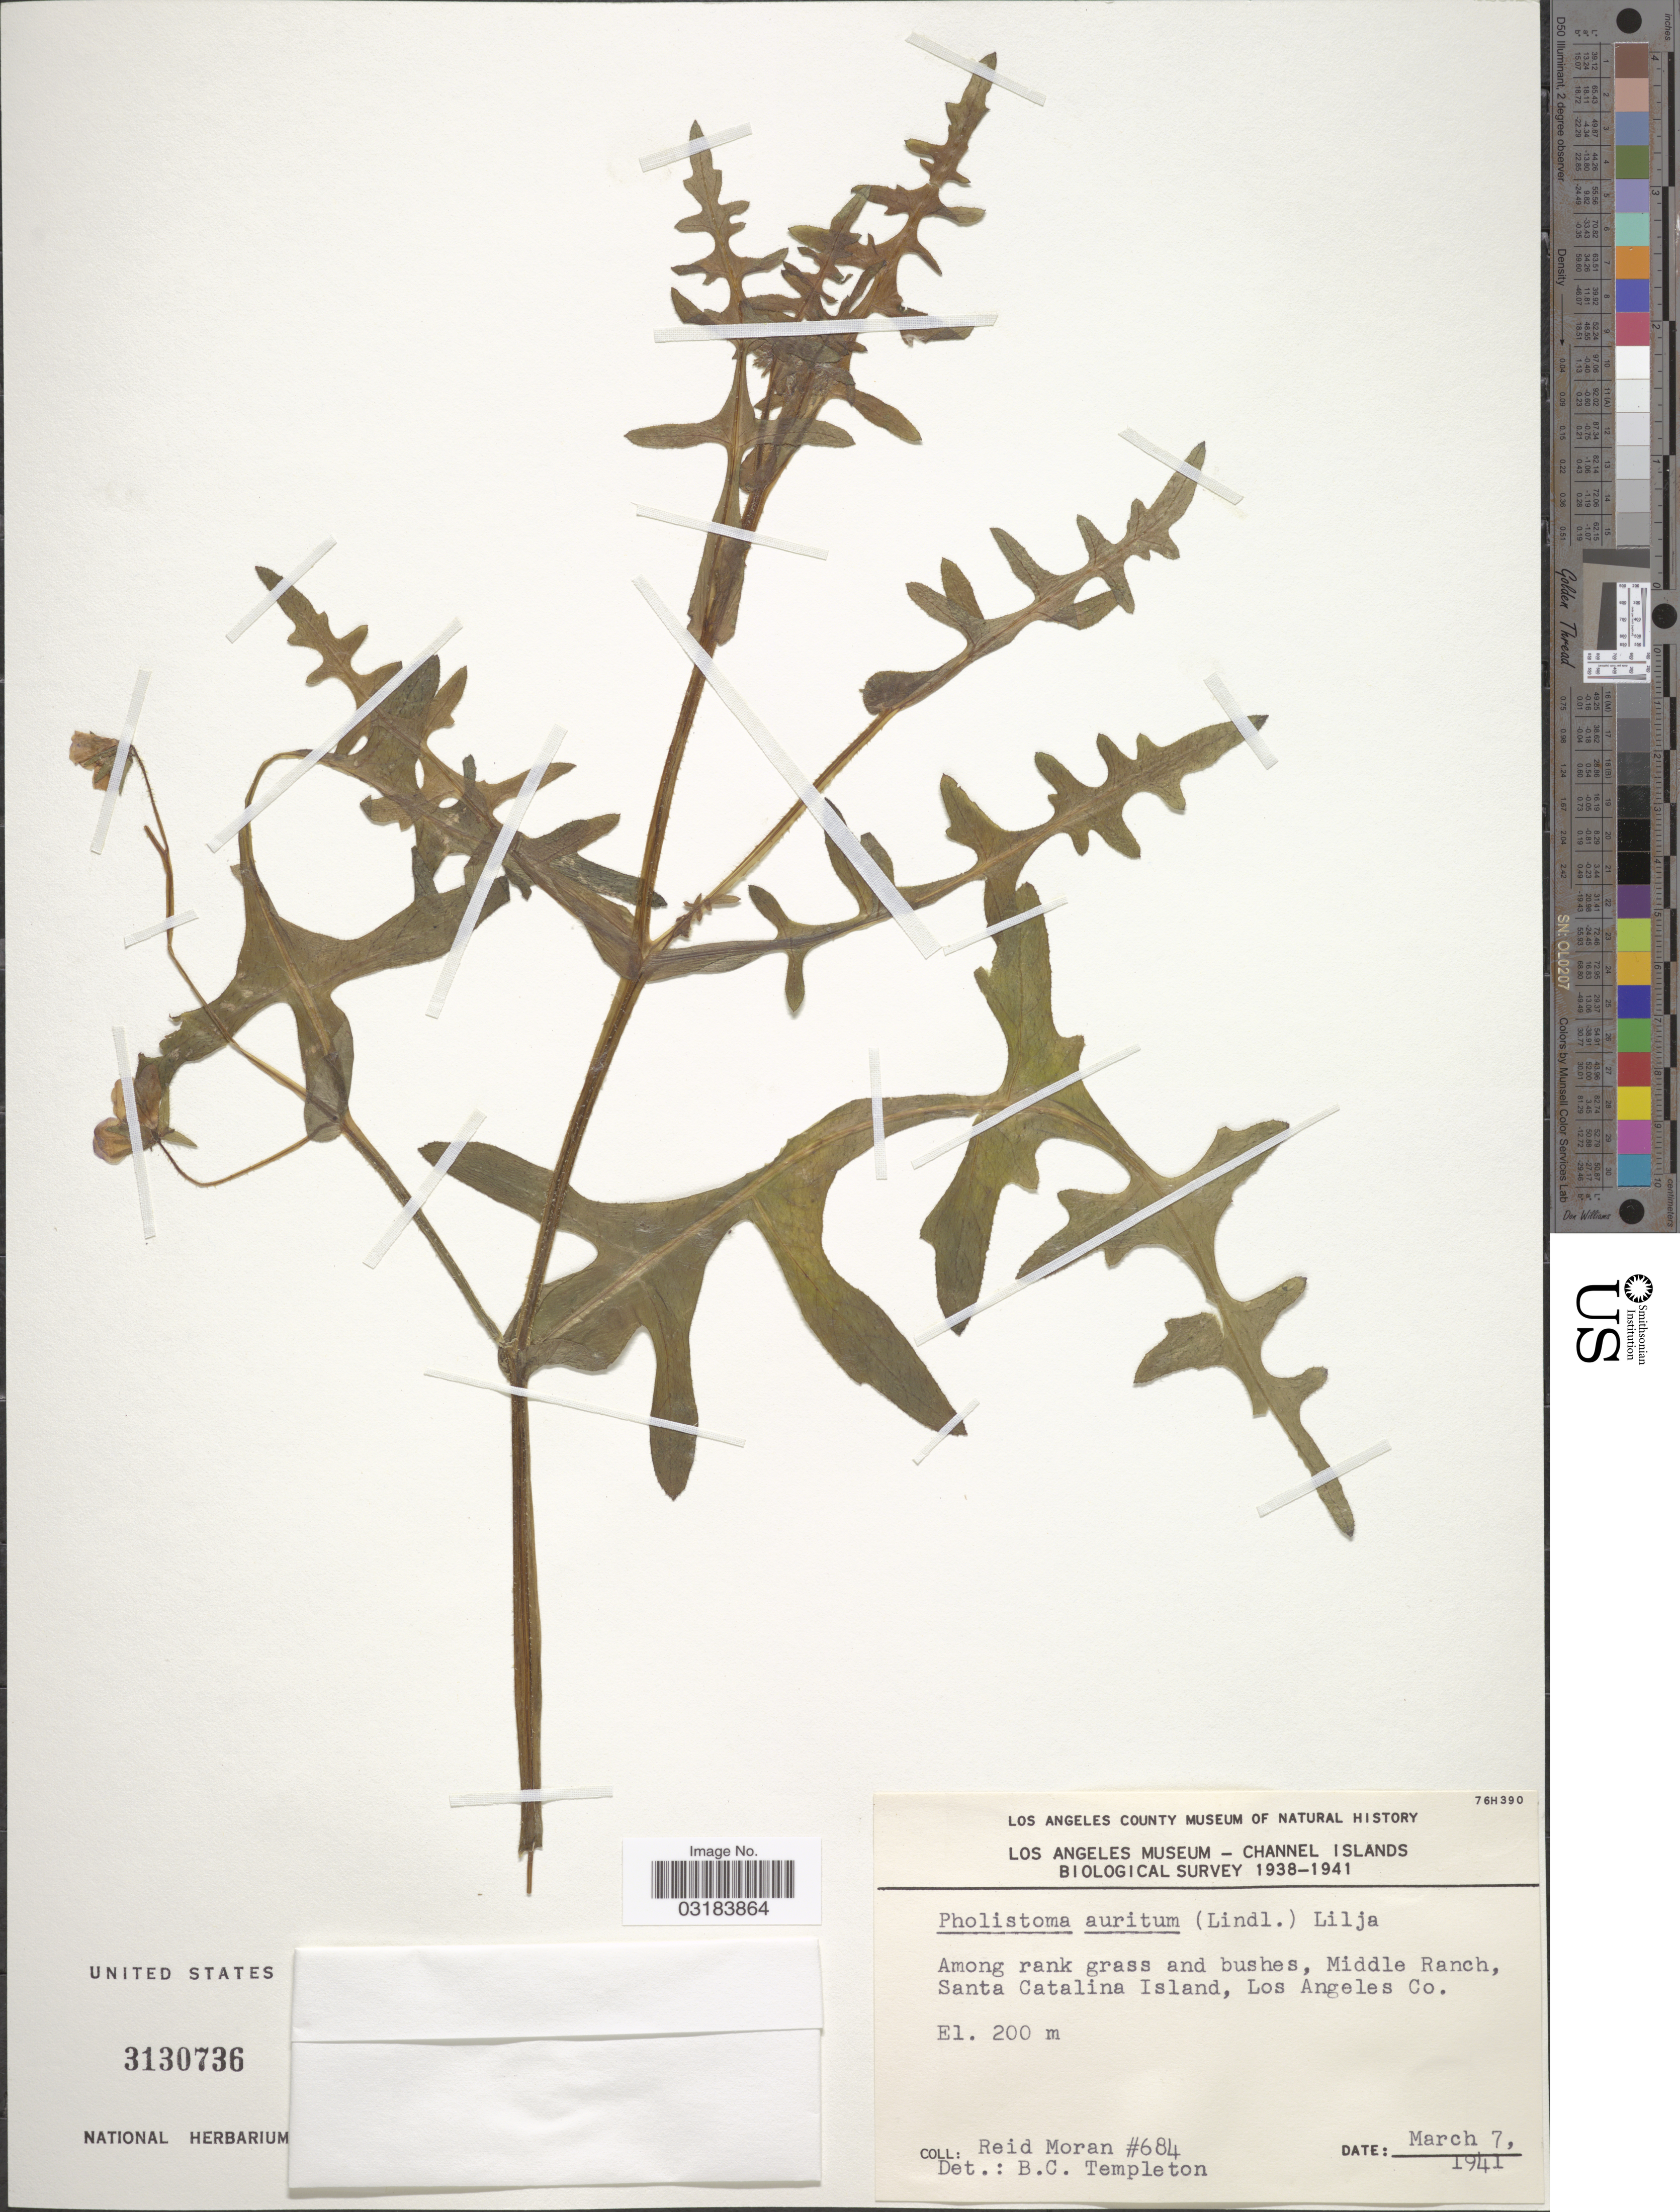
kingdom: Plantae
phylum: Tracheophyta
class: Magnoliopsida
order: Boraginales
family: Hydrophyllaceae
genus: Pholistoma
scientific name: Pholistoma auritum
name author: (Lindl.) Lilja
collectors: R. Moran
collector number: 684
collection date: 1941-03-07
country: United States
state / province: California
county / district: Los Angeles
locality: Middle Ranch, Santa Catalina Island, Los Angeles Co.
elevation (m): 200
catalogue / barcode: US 3130736